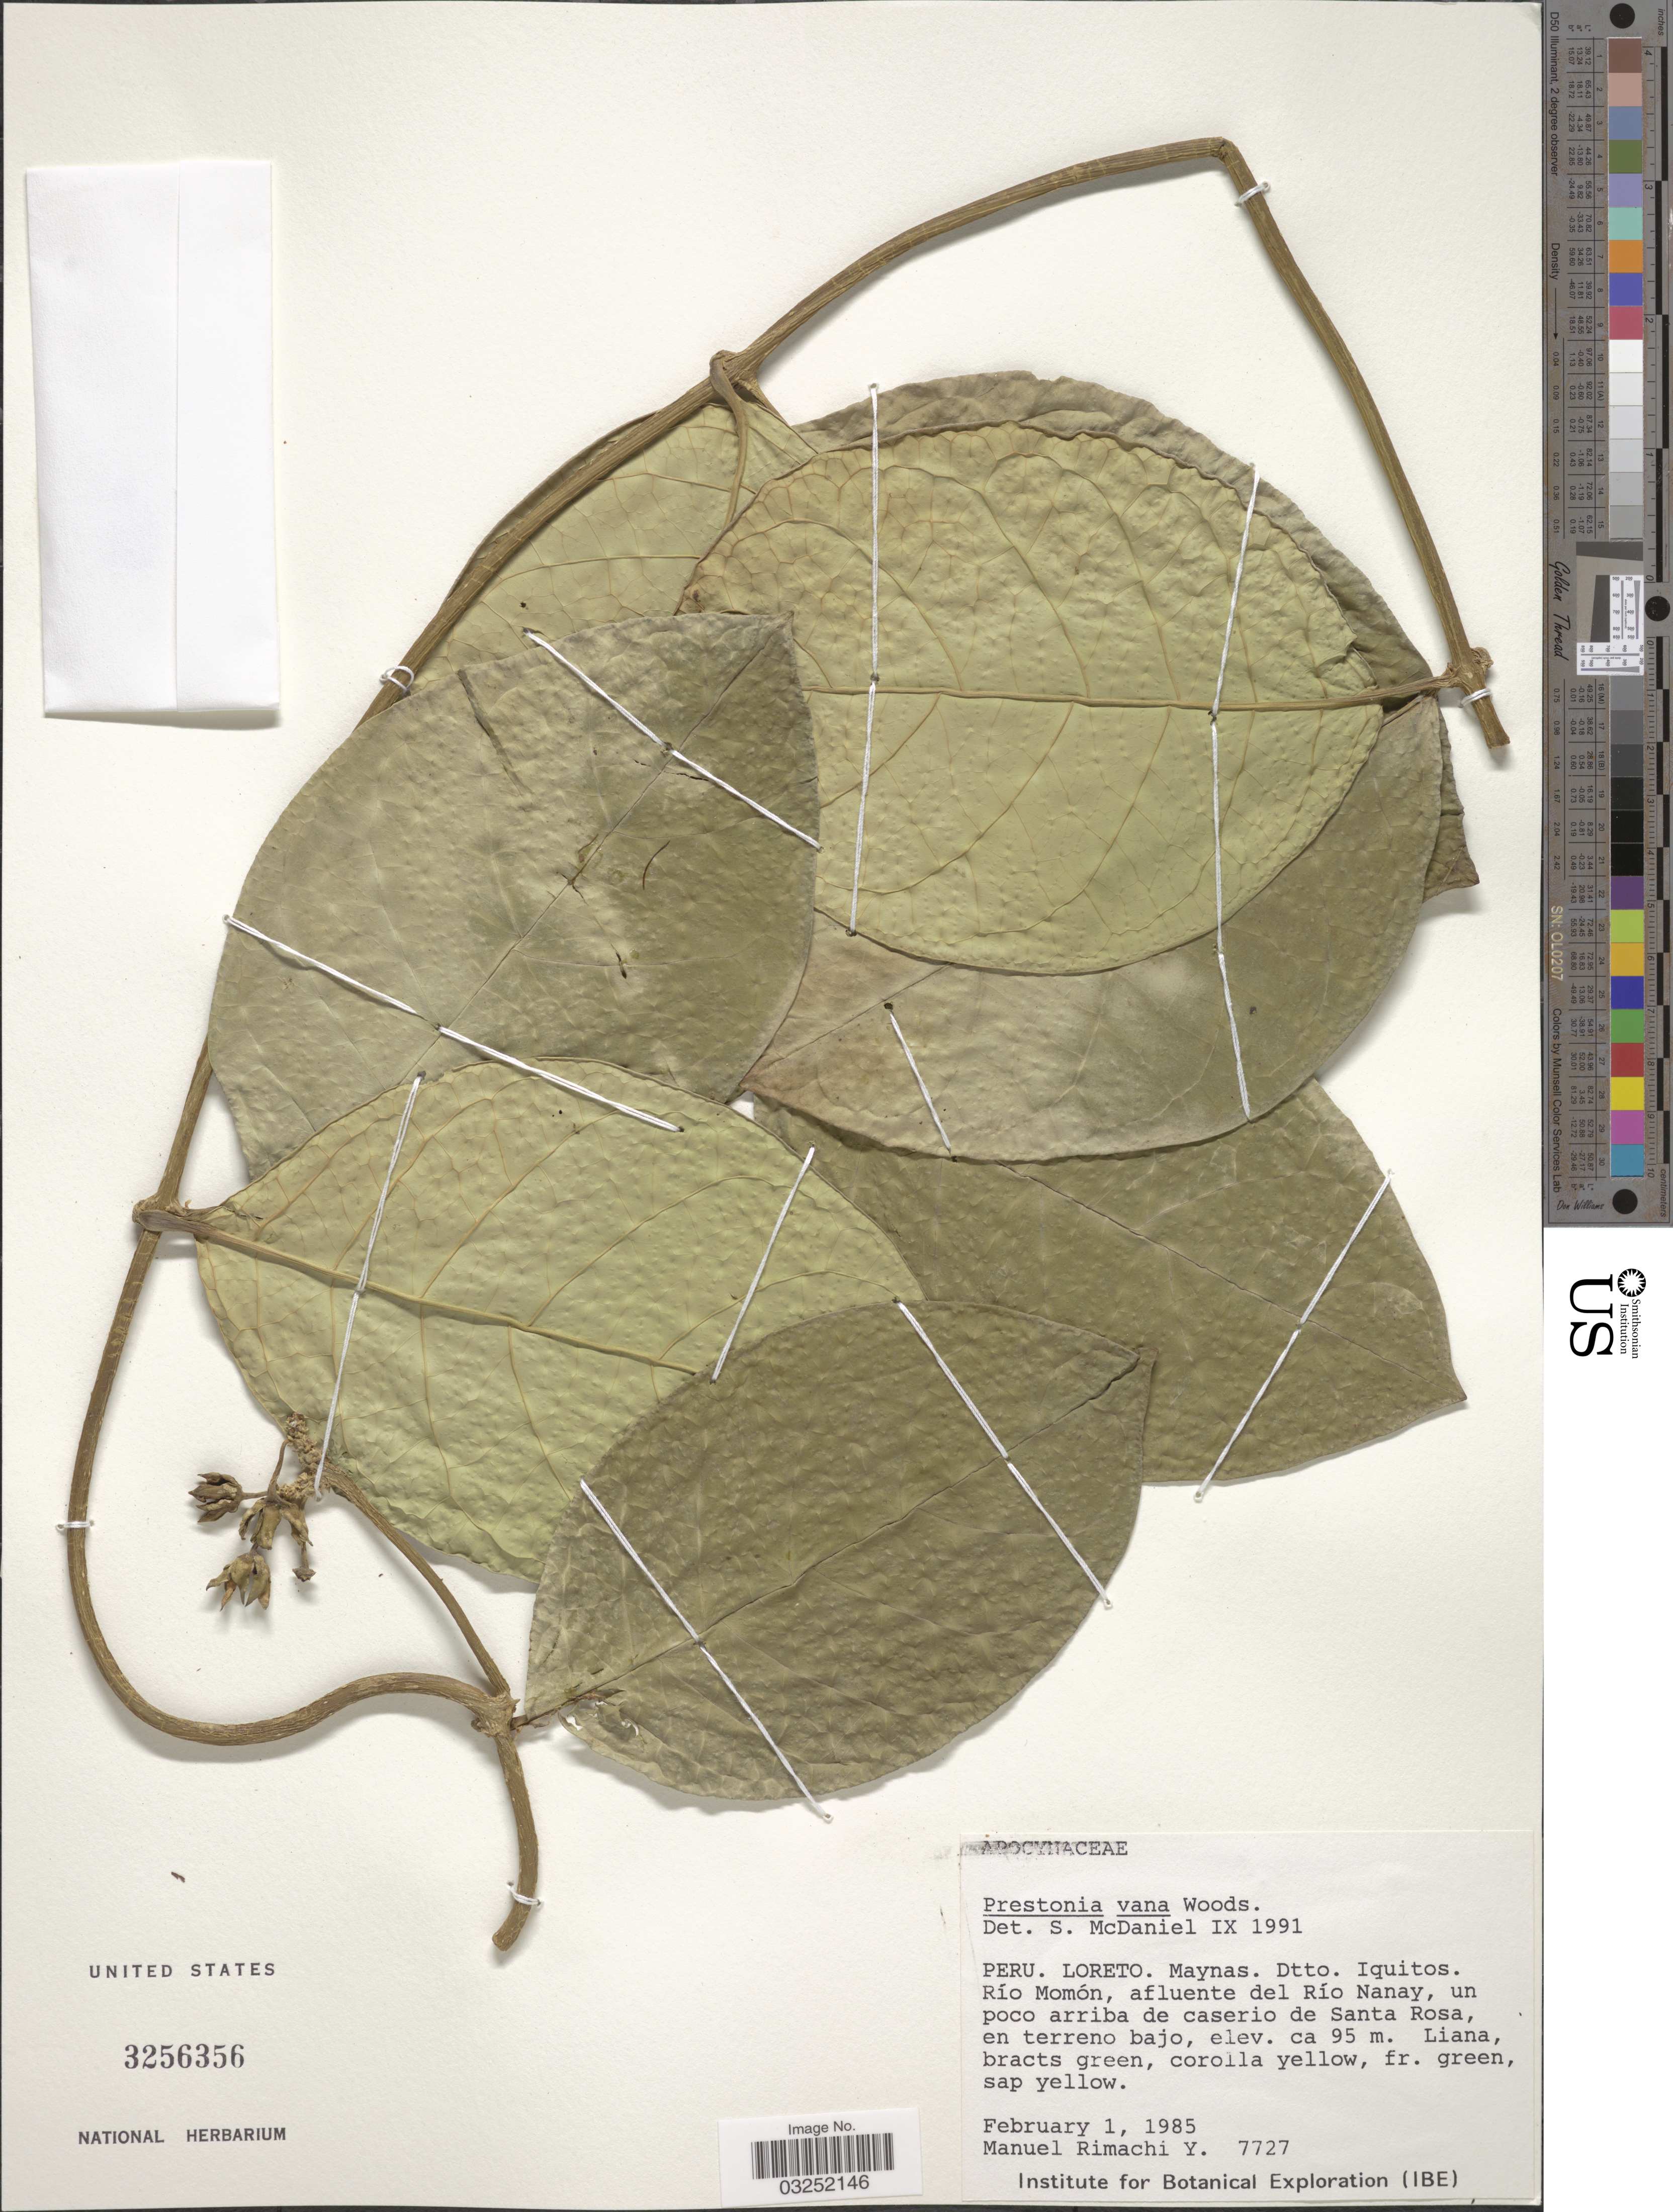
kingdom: Plantae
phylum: Tracheophyta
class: Magnoliopsida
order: Gentianales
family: Apocynaceae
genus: Prestonia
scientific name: Prestonia vana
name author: Woodson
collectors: M. Rimachi Y.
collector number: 7727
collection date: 1985-02-01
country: Peru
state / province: Loreto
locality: Maynas, Dtto. Iquitos, Río Momón, afluente del Río Nanay, unpoco arriba de caserio de Santa Rosa, en terreno bajo.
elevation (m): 95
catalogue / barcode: US 3256356